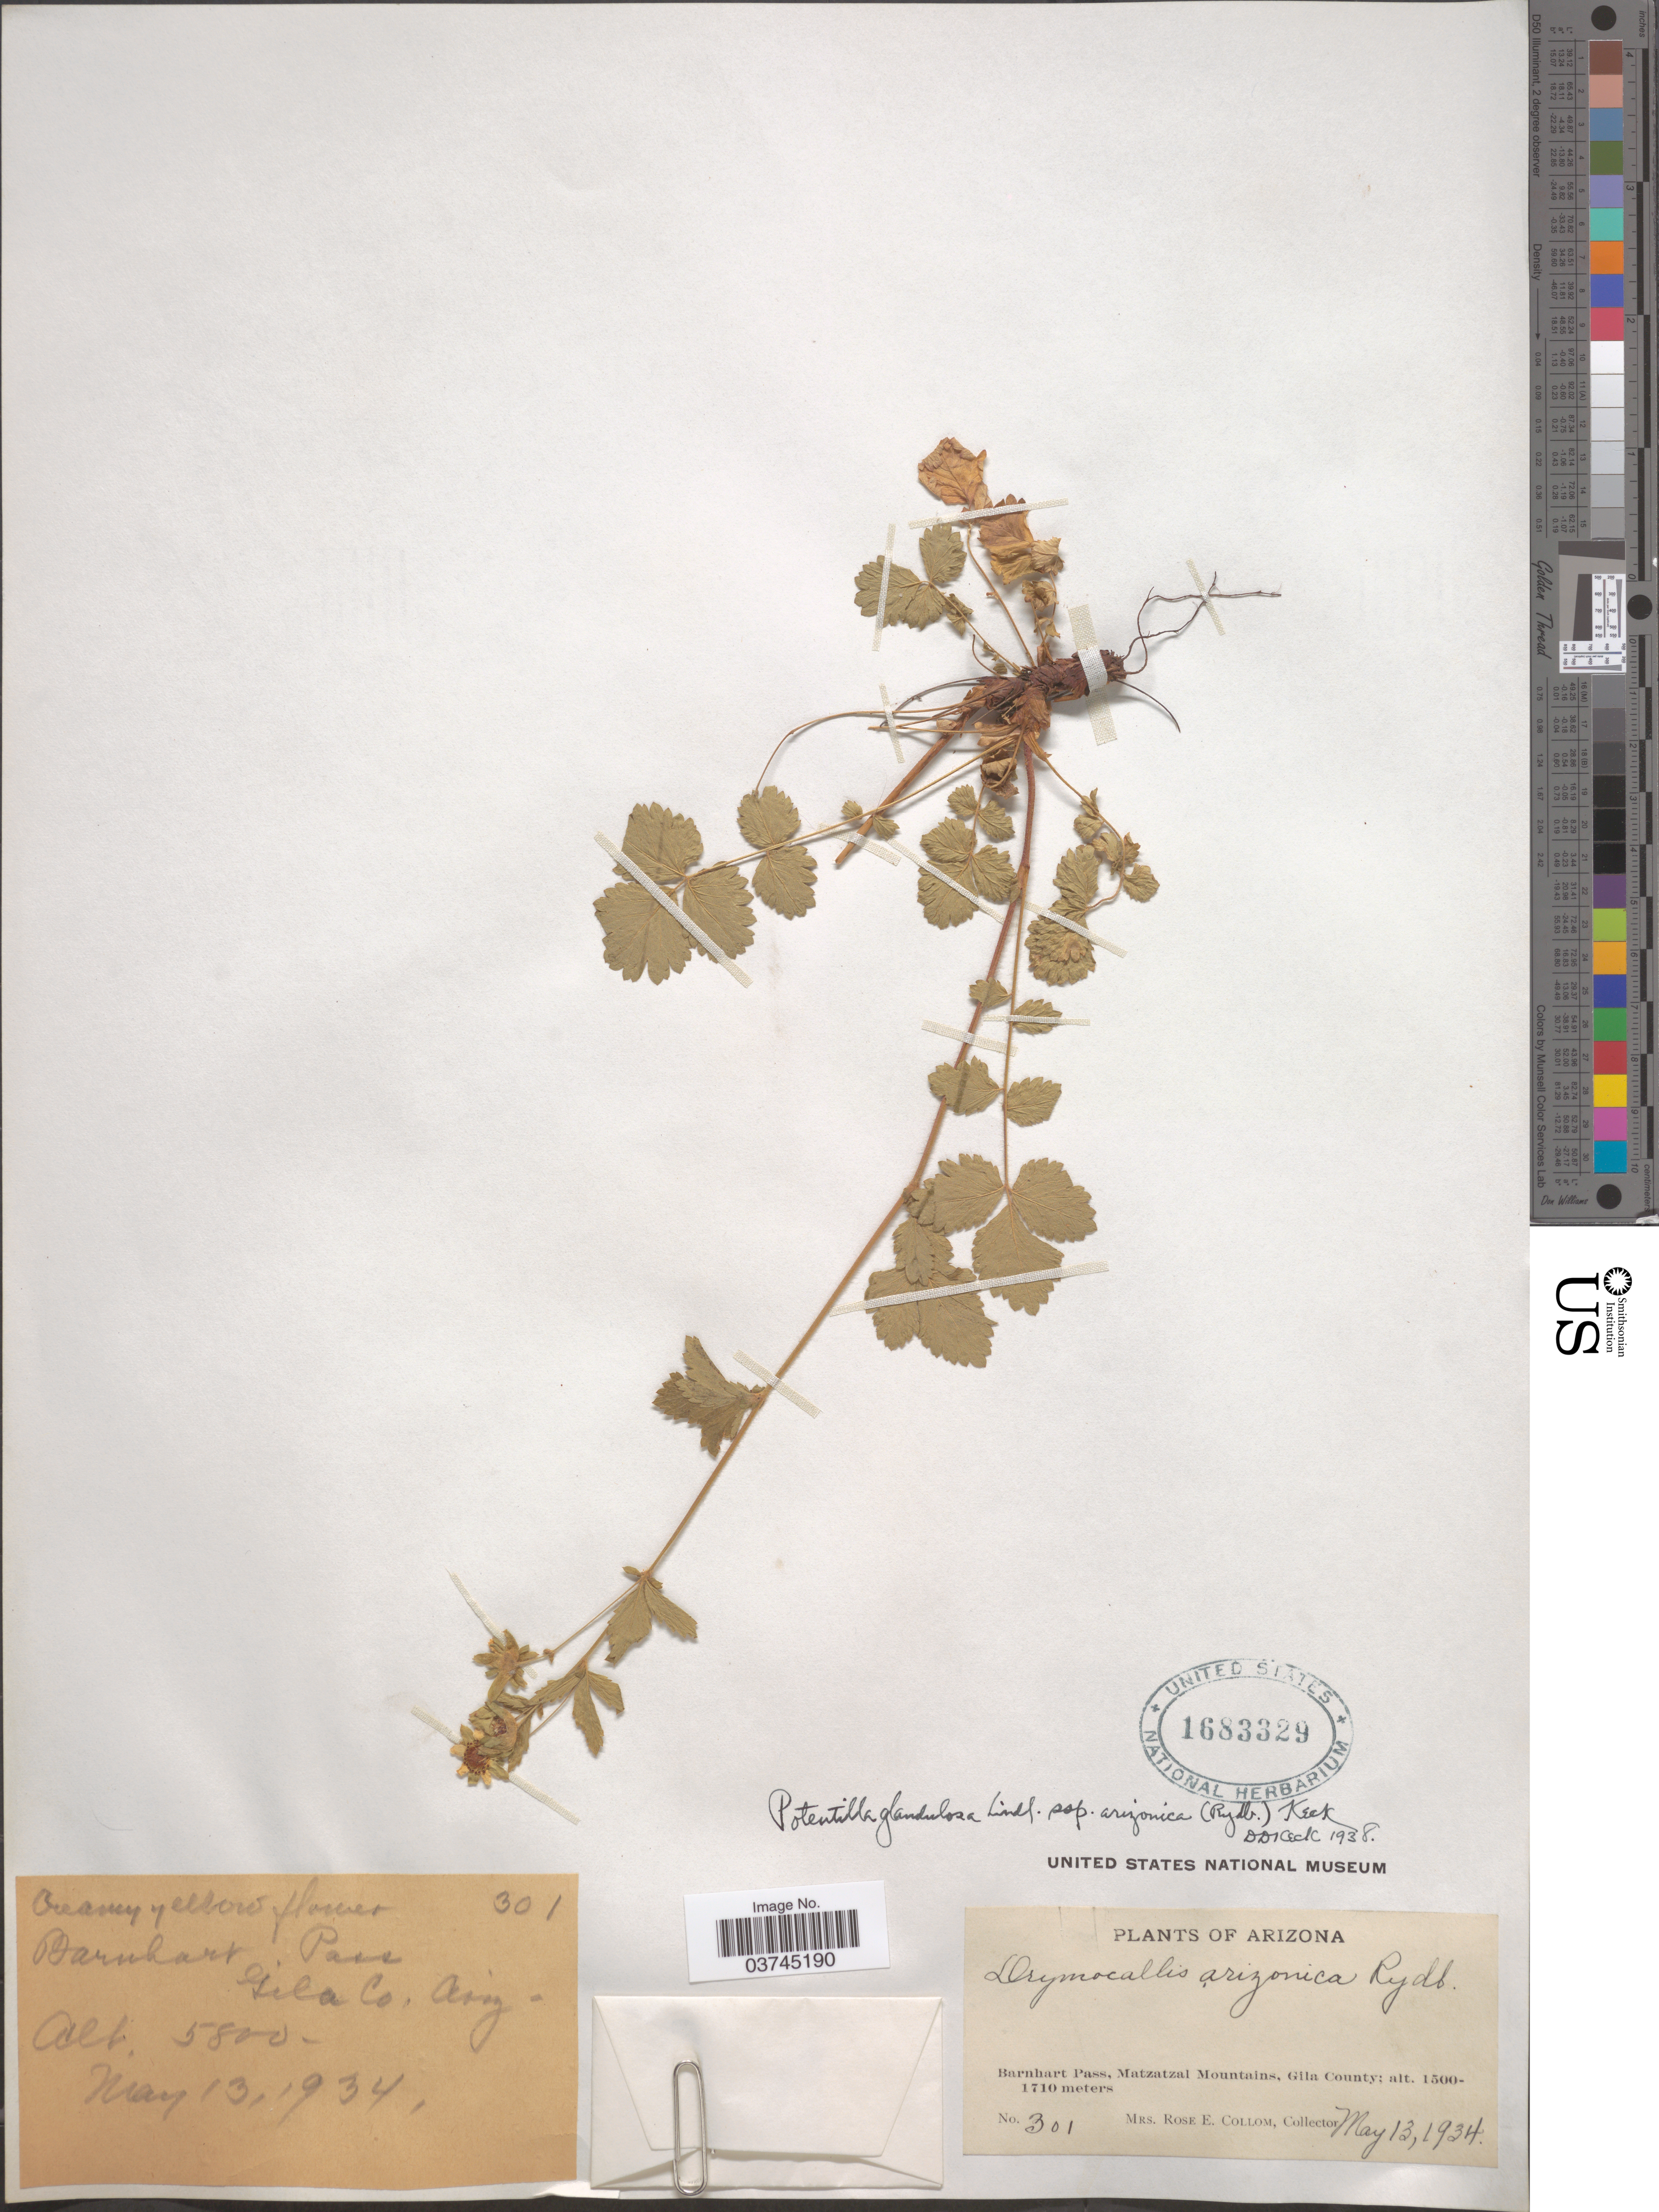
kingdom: Plantae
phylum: Tracheophyta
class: Magnoliopsida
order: Rosales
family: Rosaceae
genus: Drymocallis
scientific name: Drymocallis arizonica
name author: Rydb.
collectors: R. E. Collom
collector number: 301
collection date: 1934-05-13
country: United States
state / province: Arizona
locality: Barnhart Pass, Matzatzal Mountains, Gila County.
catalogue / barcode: US 1683329